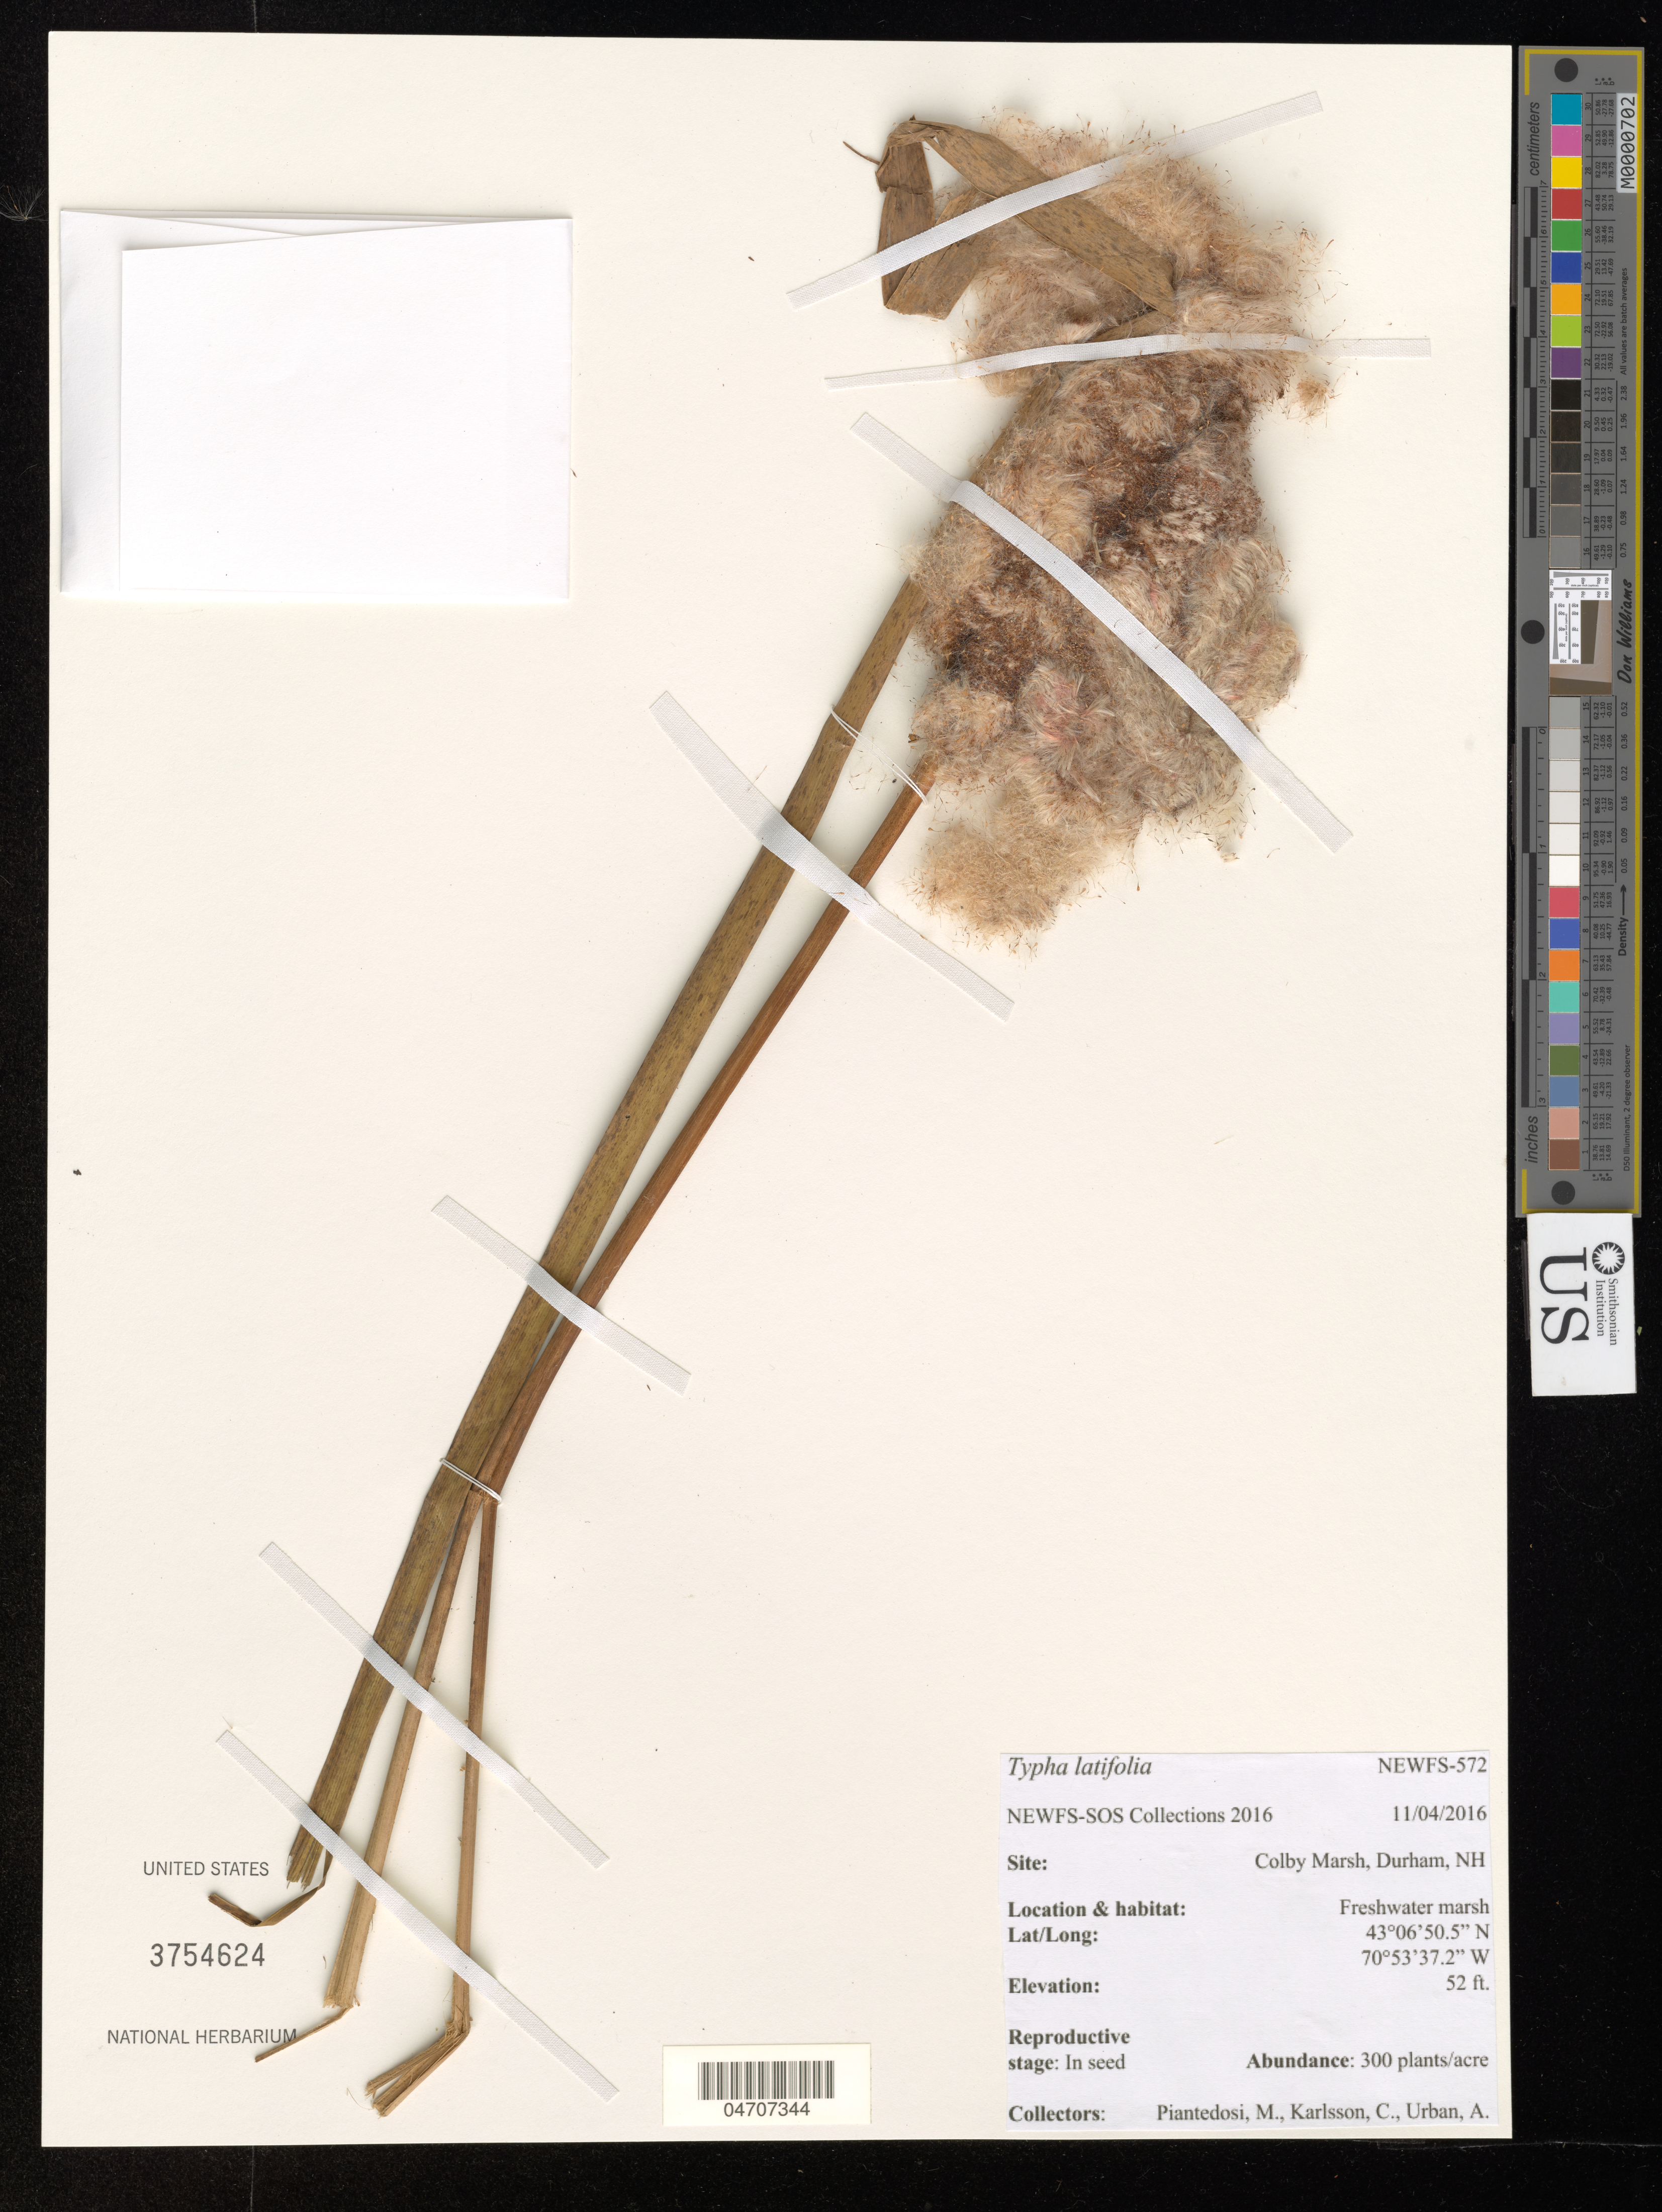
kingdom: Plantae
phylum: Tracheophyta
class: Liliopsida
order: Poales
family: Typhaceae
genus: Typha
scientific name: Typha latifolia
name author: L.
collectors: M. Piantedosi, C. Karlsson & A. Urban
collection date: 2016-11-04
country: United States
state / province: New Hampshire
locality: Site: Colby Marsh, Durham, NH.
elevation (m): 16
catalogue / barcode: US 3754624